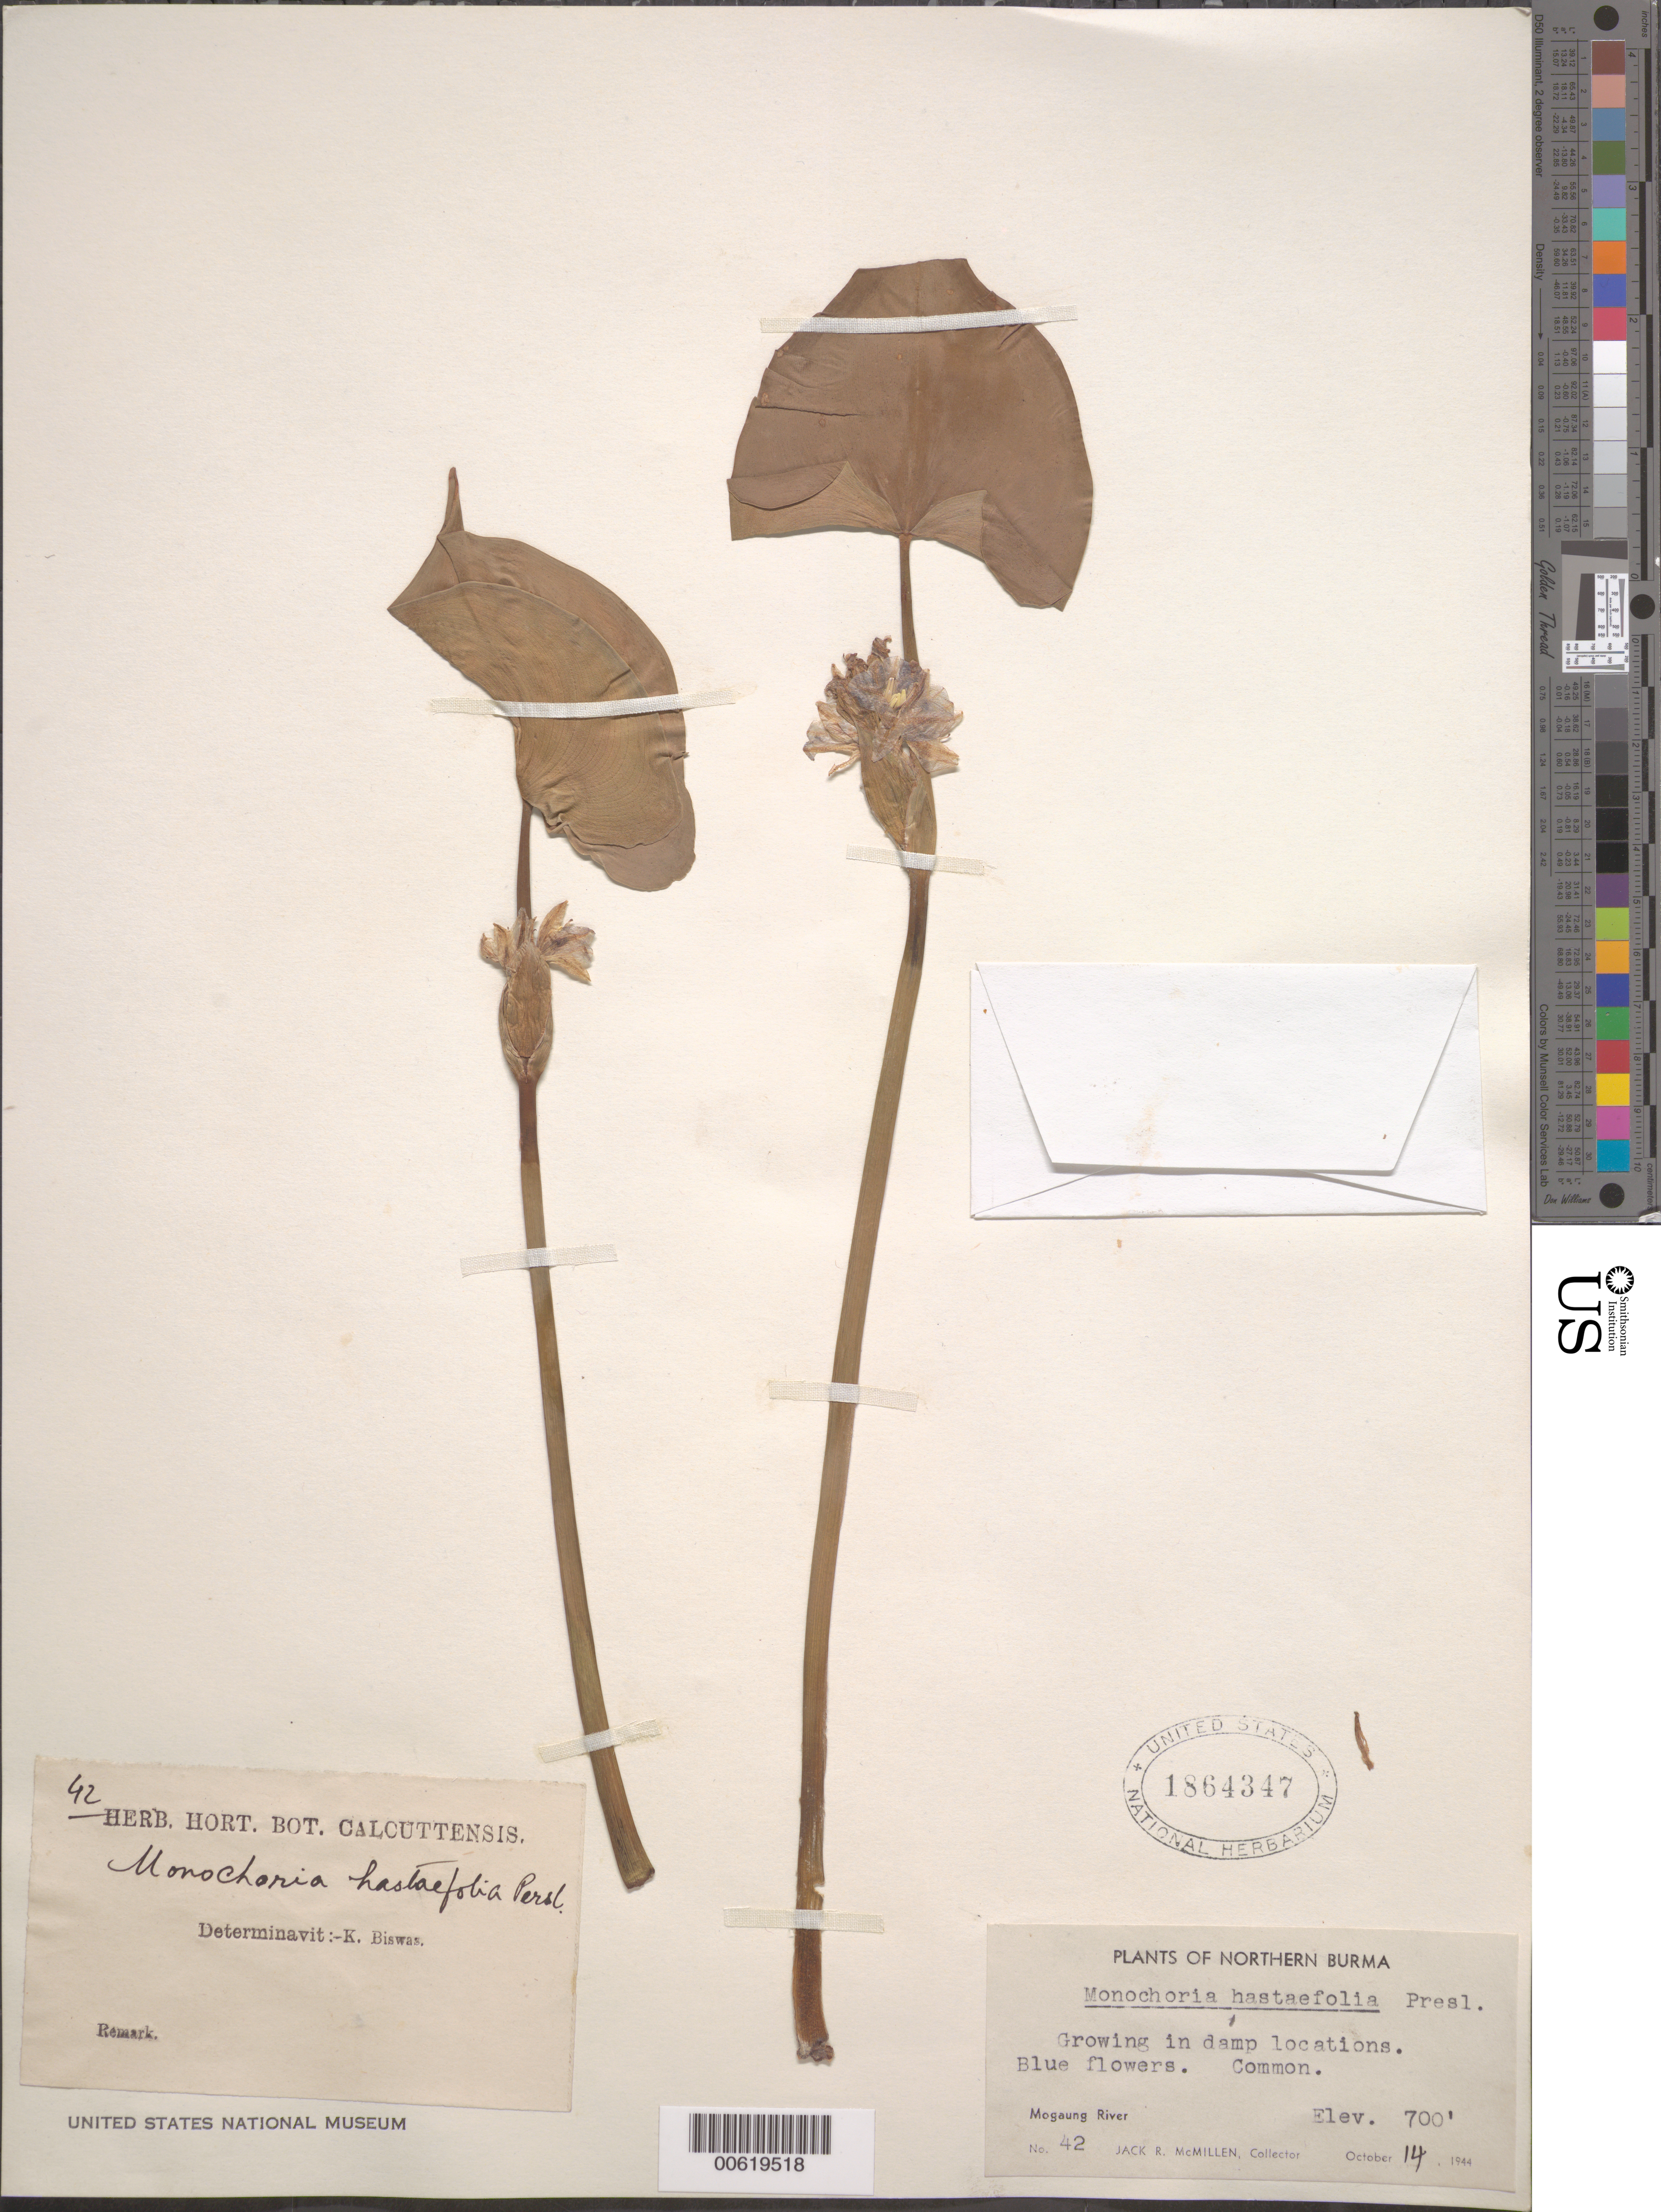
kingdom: Plantae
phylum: Tracheophyta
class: Liliopsida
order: Commelinales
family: Pontederiaceae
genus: Monochoria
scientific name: Monochoria hastifolia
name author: C. Presl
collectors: J. McMillen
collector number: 42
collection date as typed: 14 Oct 1944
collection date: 1944-10-14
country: Myanmar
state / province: Kachin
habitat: Growing in damp locations.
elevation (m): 213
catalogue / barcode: US 1864347